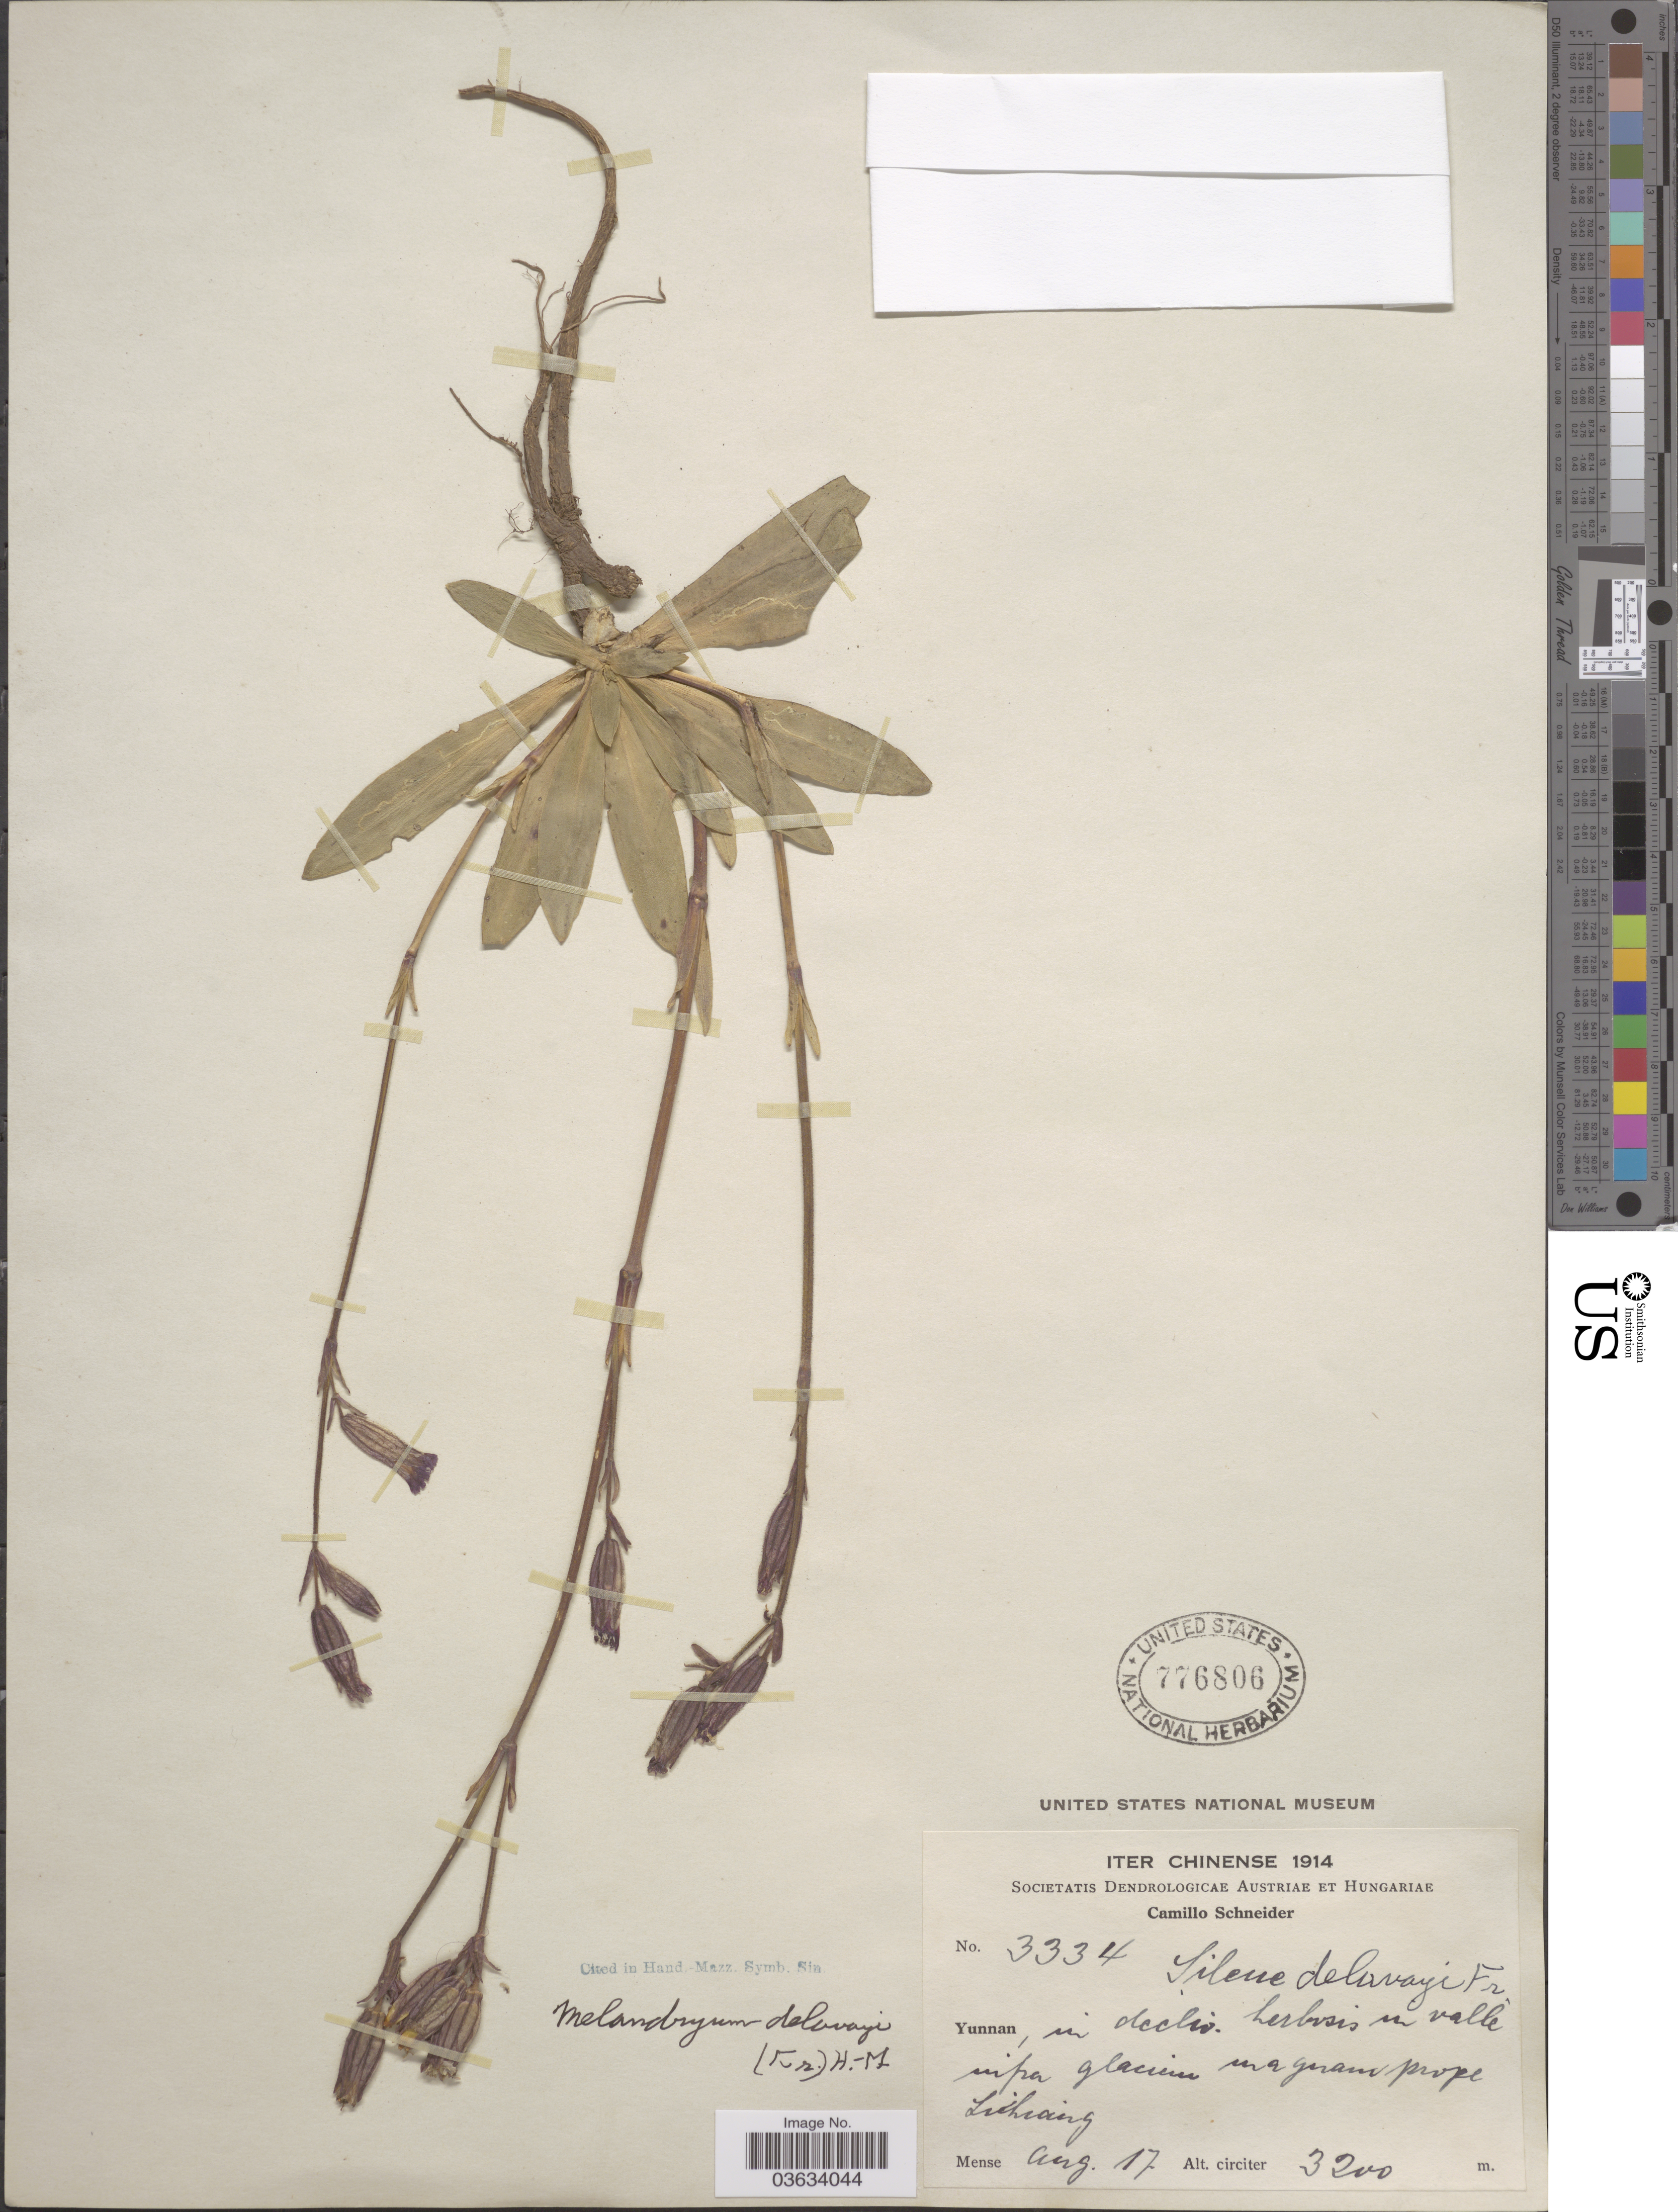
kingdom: Plantae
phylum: Tracheophyta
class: Magnoliopsida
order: Caryophyllales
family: Caryophyllaceae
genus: Silene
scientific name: Silene delavayi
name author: Franch.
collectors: C. K. Schneider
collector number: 3334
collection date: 1914-08-17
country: China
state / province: Yunnan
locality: Prope Lichiang.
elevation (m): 3200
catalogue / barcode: US 776806